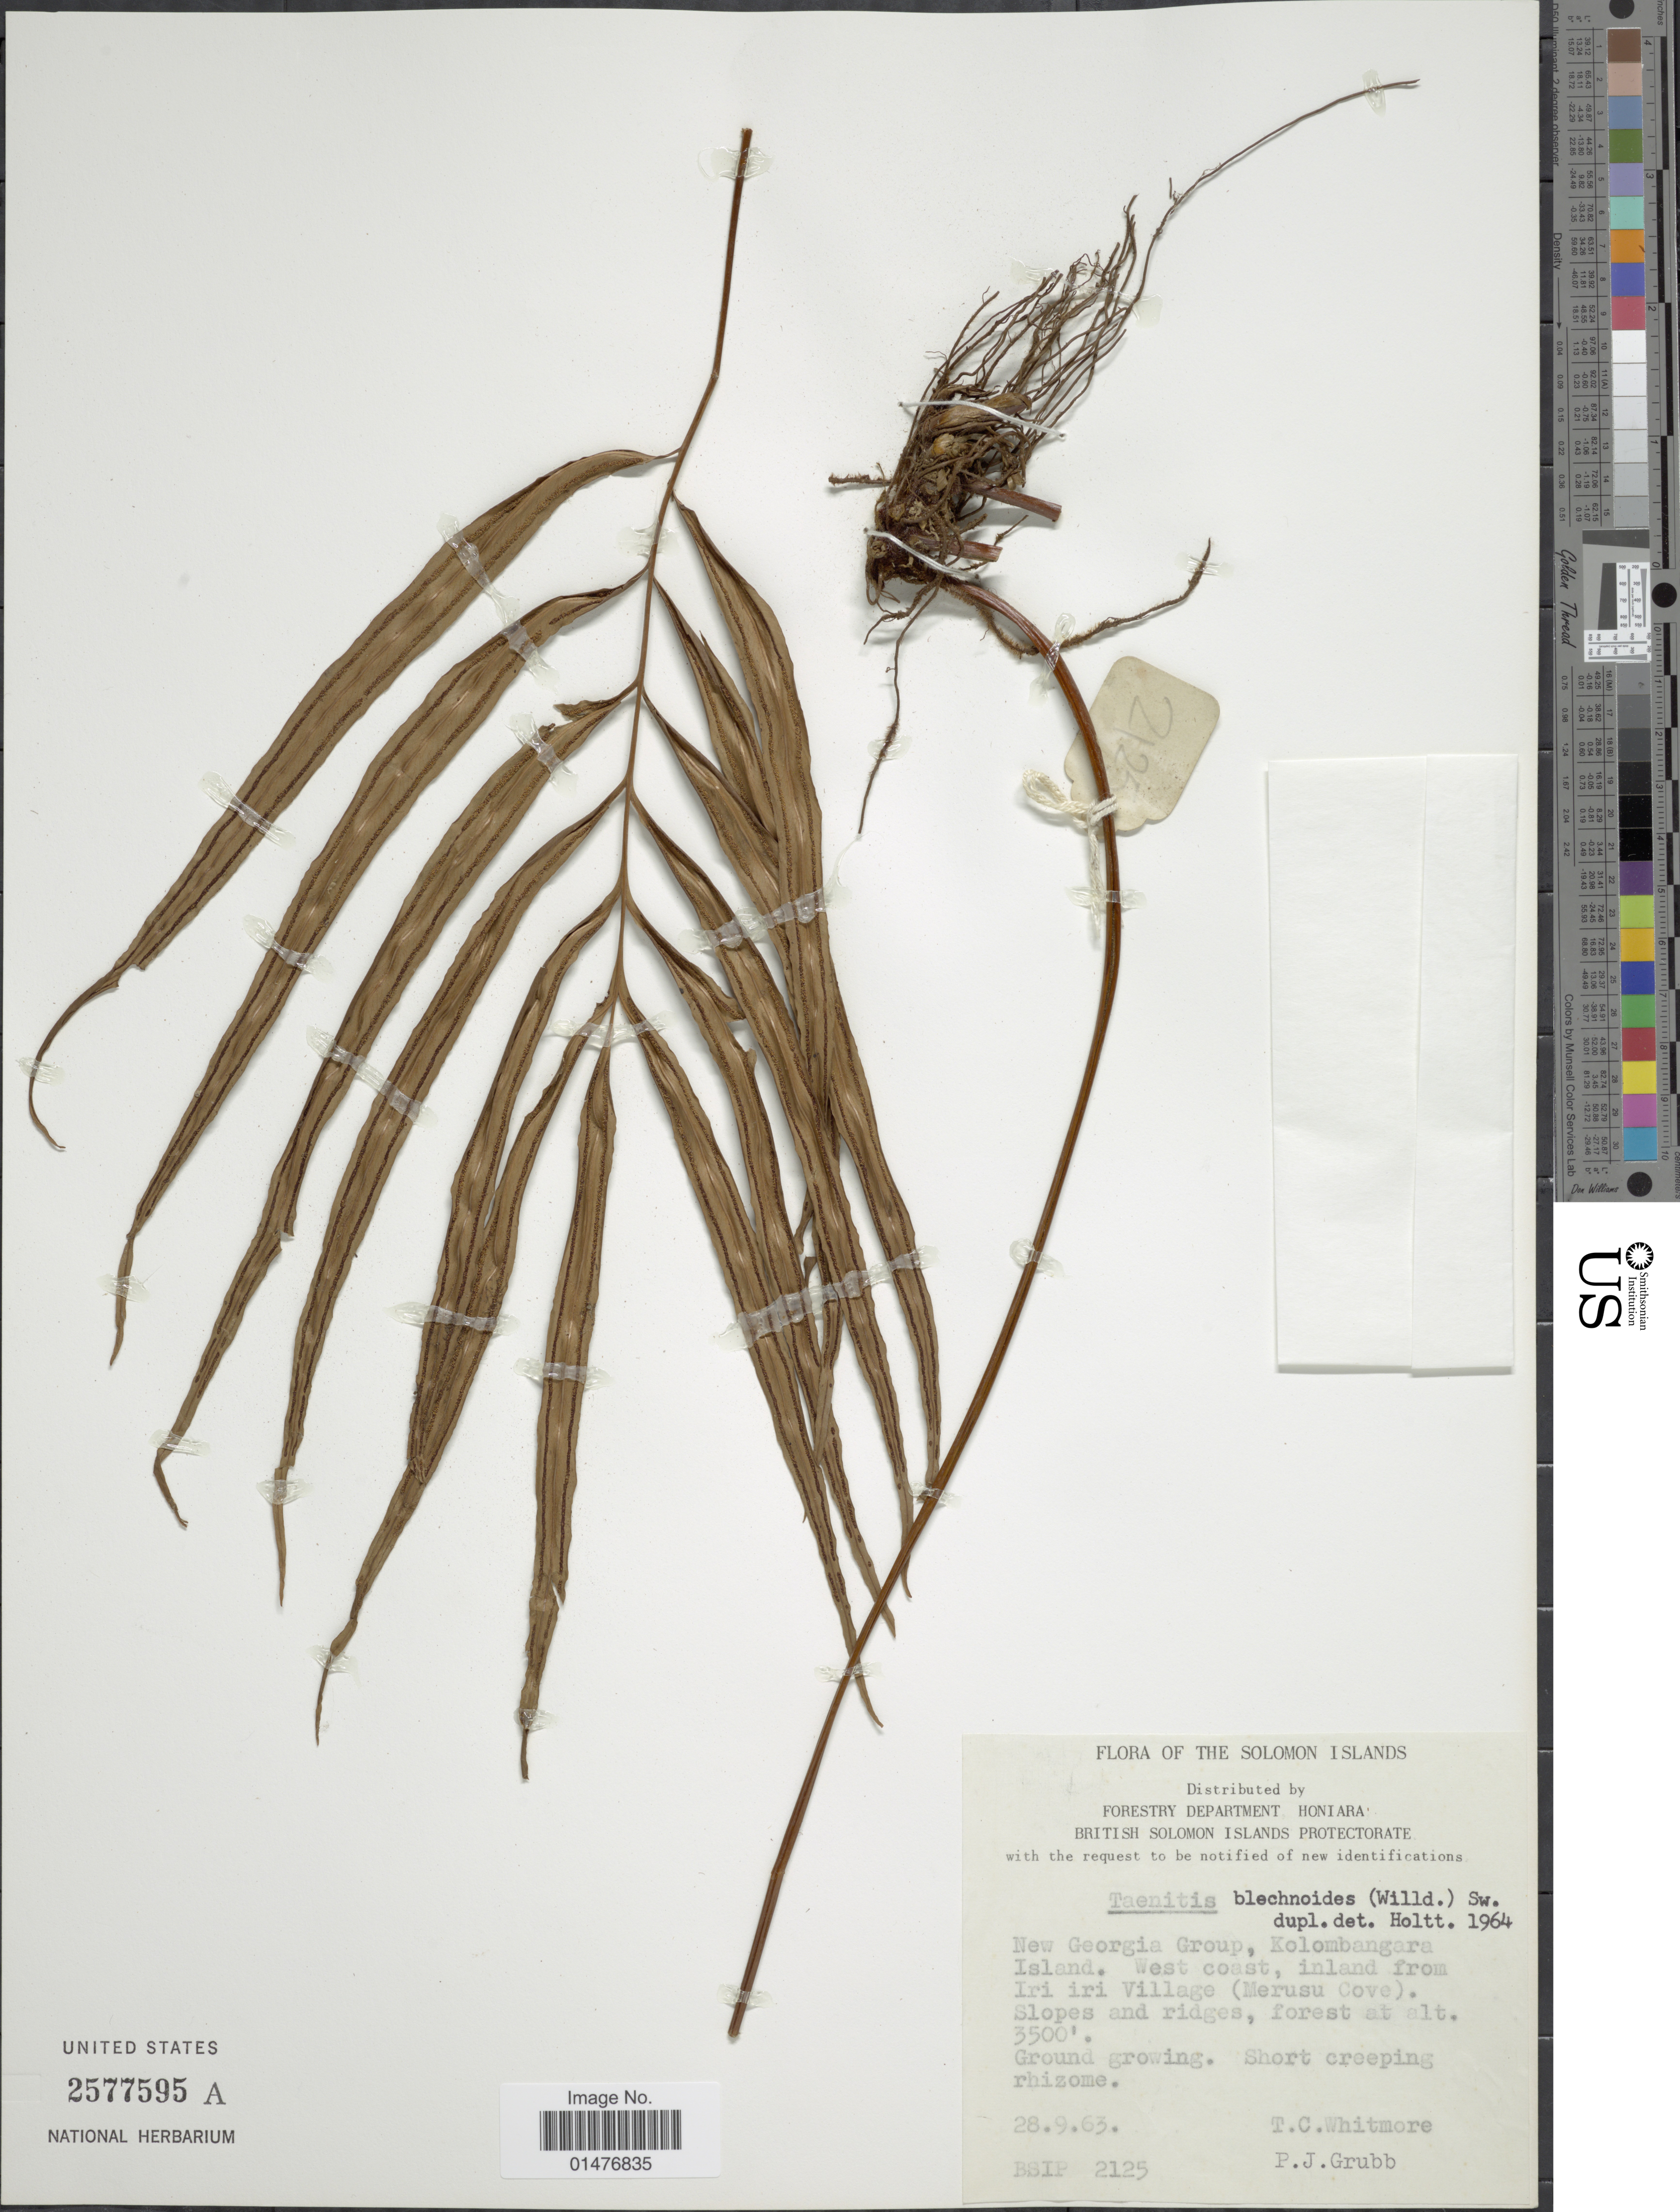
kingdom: Plantae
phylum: Tracheophyta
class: Polypodiopsida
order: Polypodiales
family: Pteridaceae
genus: Taenitis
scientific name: Taenitis diversifolia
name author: Holttum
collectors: T. C. Whitmore & P. J. Grubb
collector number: BSIP2125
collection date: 1963-09-28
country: Solomon Islands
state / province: Solomon Islands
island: Kolombangara [Nduke]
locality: New Georgia Group, Kolombangara Island. West coast, inland from Iri Iri Village (Merusu Cove)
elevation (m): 1067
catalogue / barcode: US 2577595A